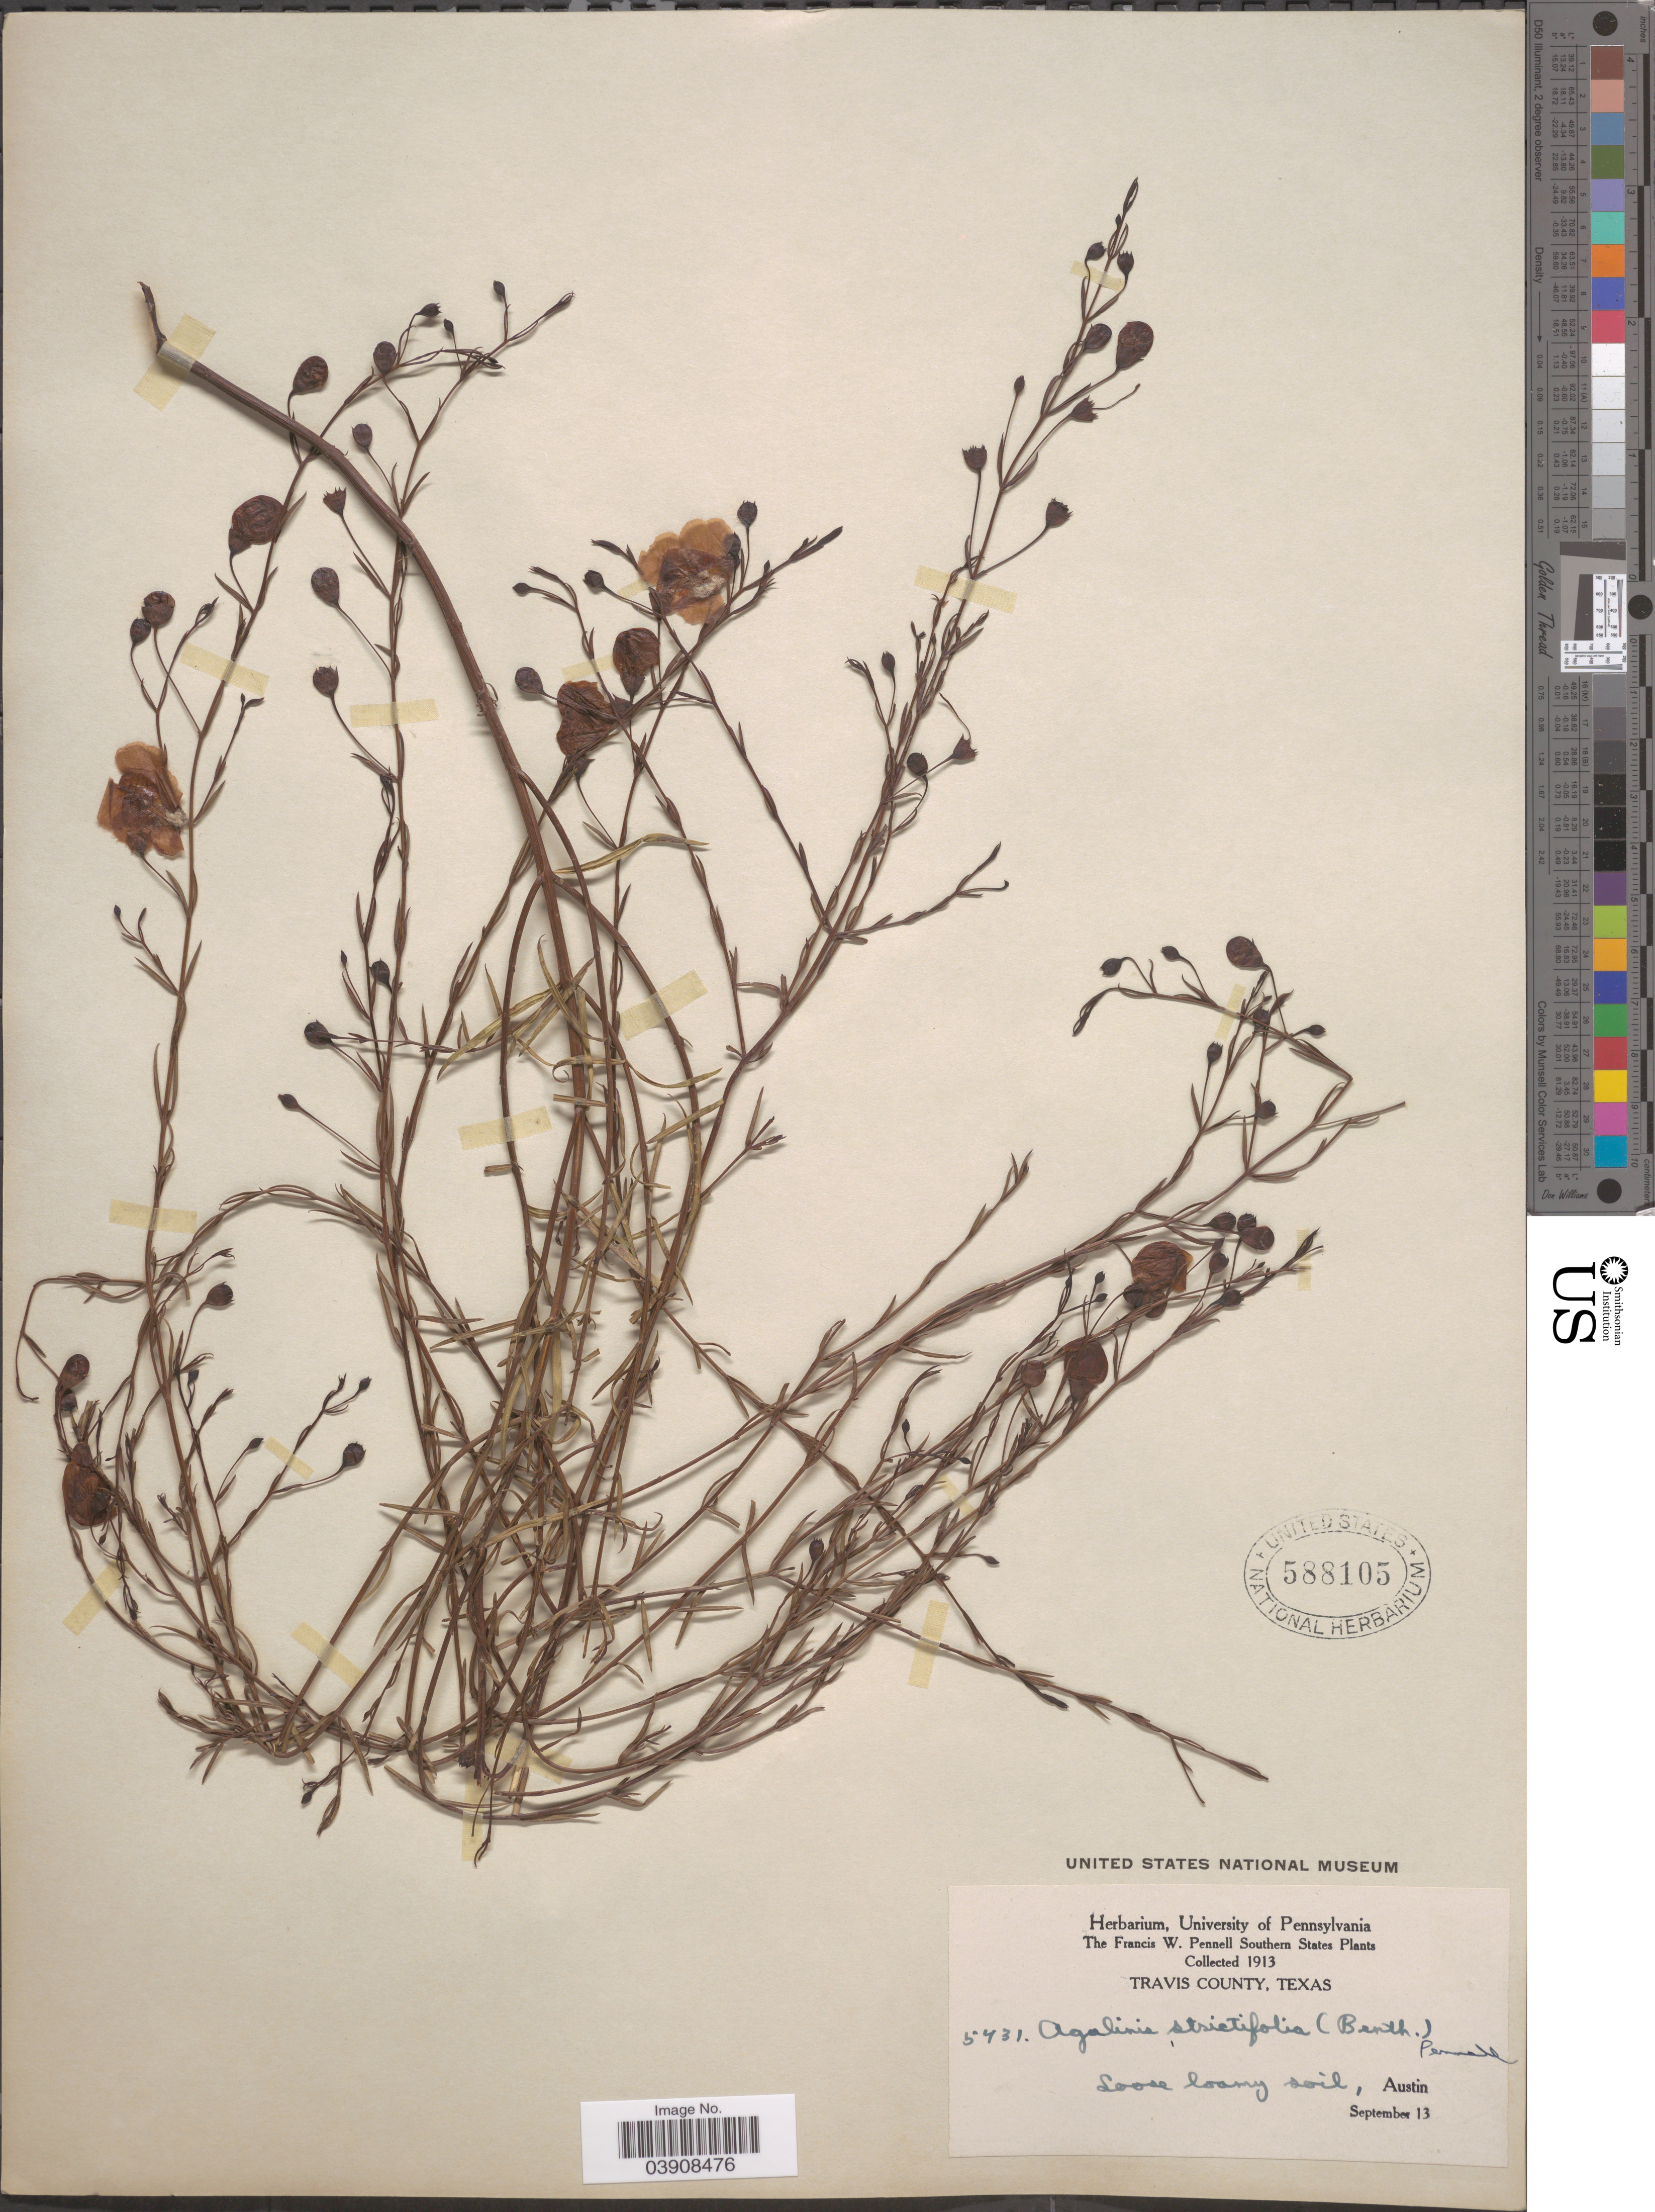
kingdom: Plantae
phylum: Tracheophyta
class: Magnoliopsida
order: Lamiales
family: Orobanchaceae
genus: Agalinis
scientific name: Agalinis strictifolia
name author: (Benth.) Pennell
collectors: F. W. Pennell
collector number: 5431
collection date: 1913-09-13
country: United States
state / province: Texas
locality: Southern States. Travis County. Austin.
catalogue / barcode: US 588105